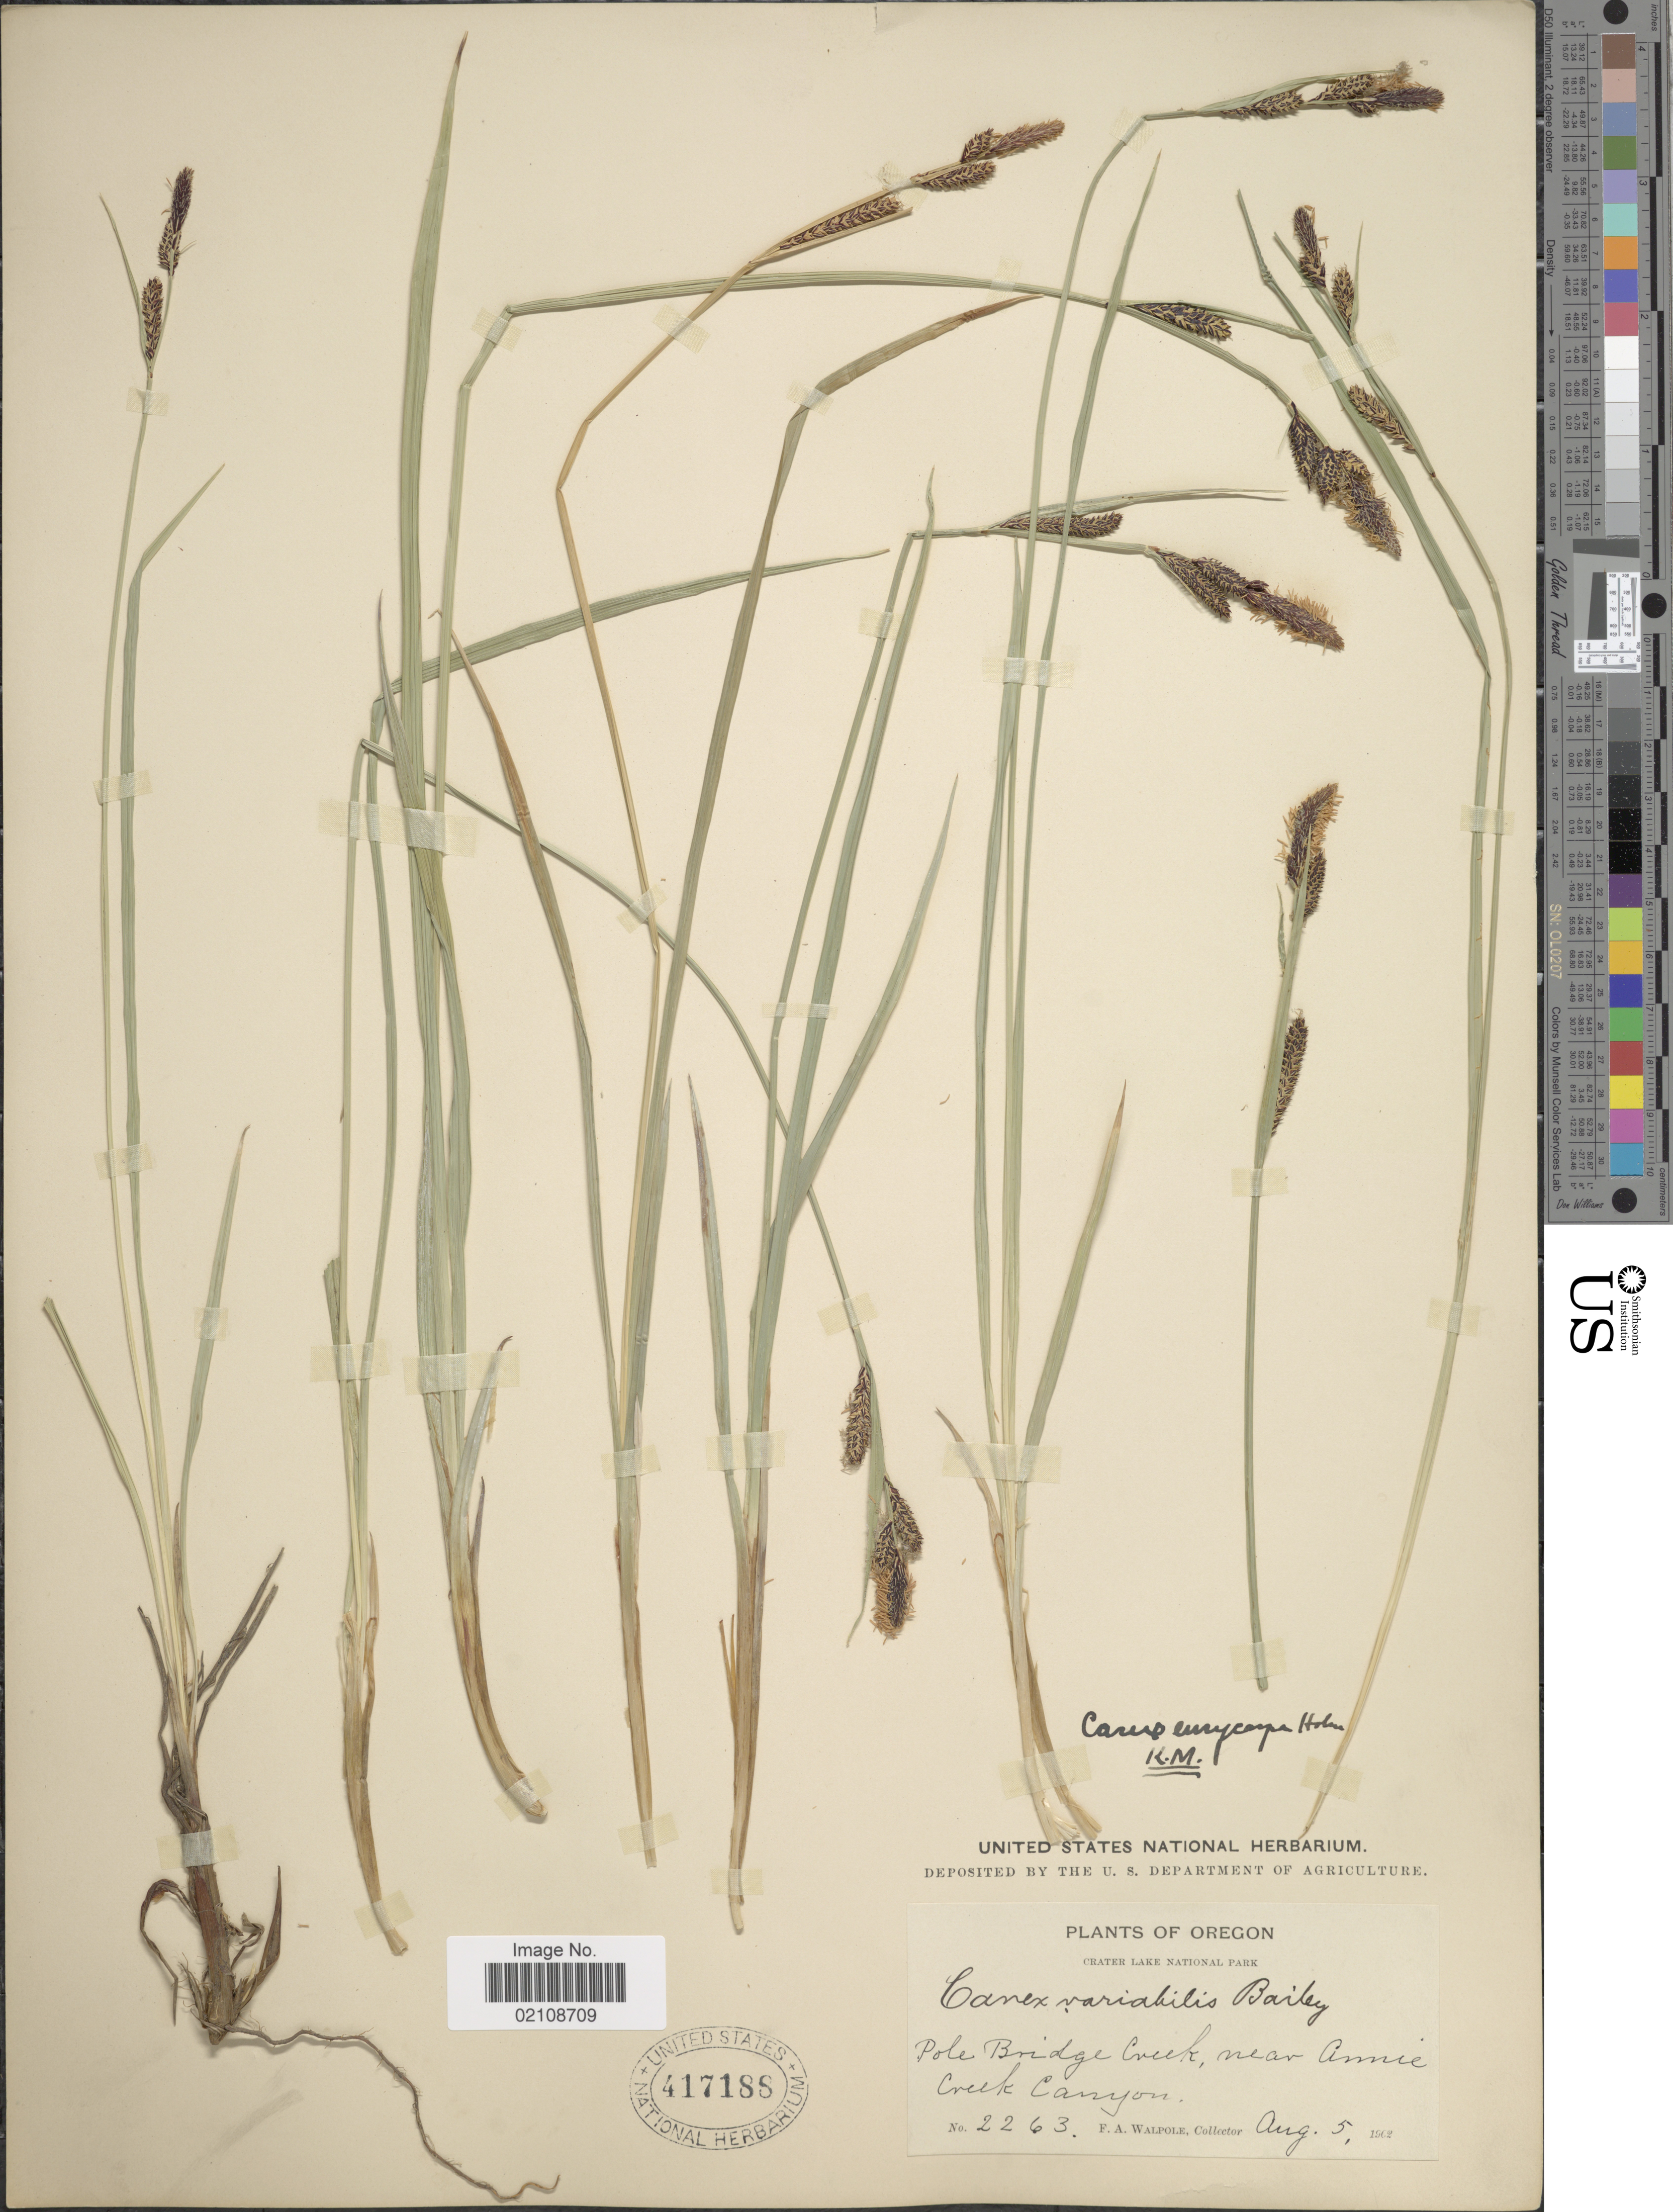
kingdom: Plantae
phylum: Tracheophyta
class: Liliopsida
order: Poales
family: Cyperaceae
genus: Carex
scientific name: Carex angustata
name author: Boott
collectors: F. Walpole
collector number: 2263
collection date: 1962-08-05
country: United States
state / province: Oregon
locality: Crater Lake National Park, Pole Bridge Creek, near Annie Creek Canyon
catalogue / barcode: US 417188